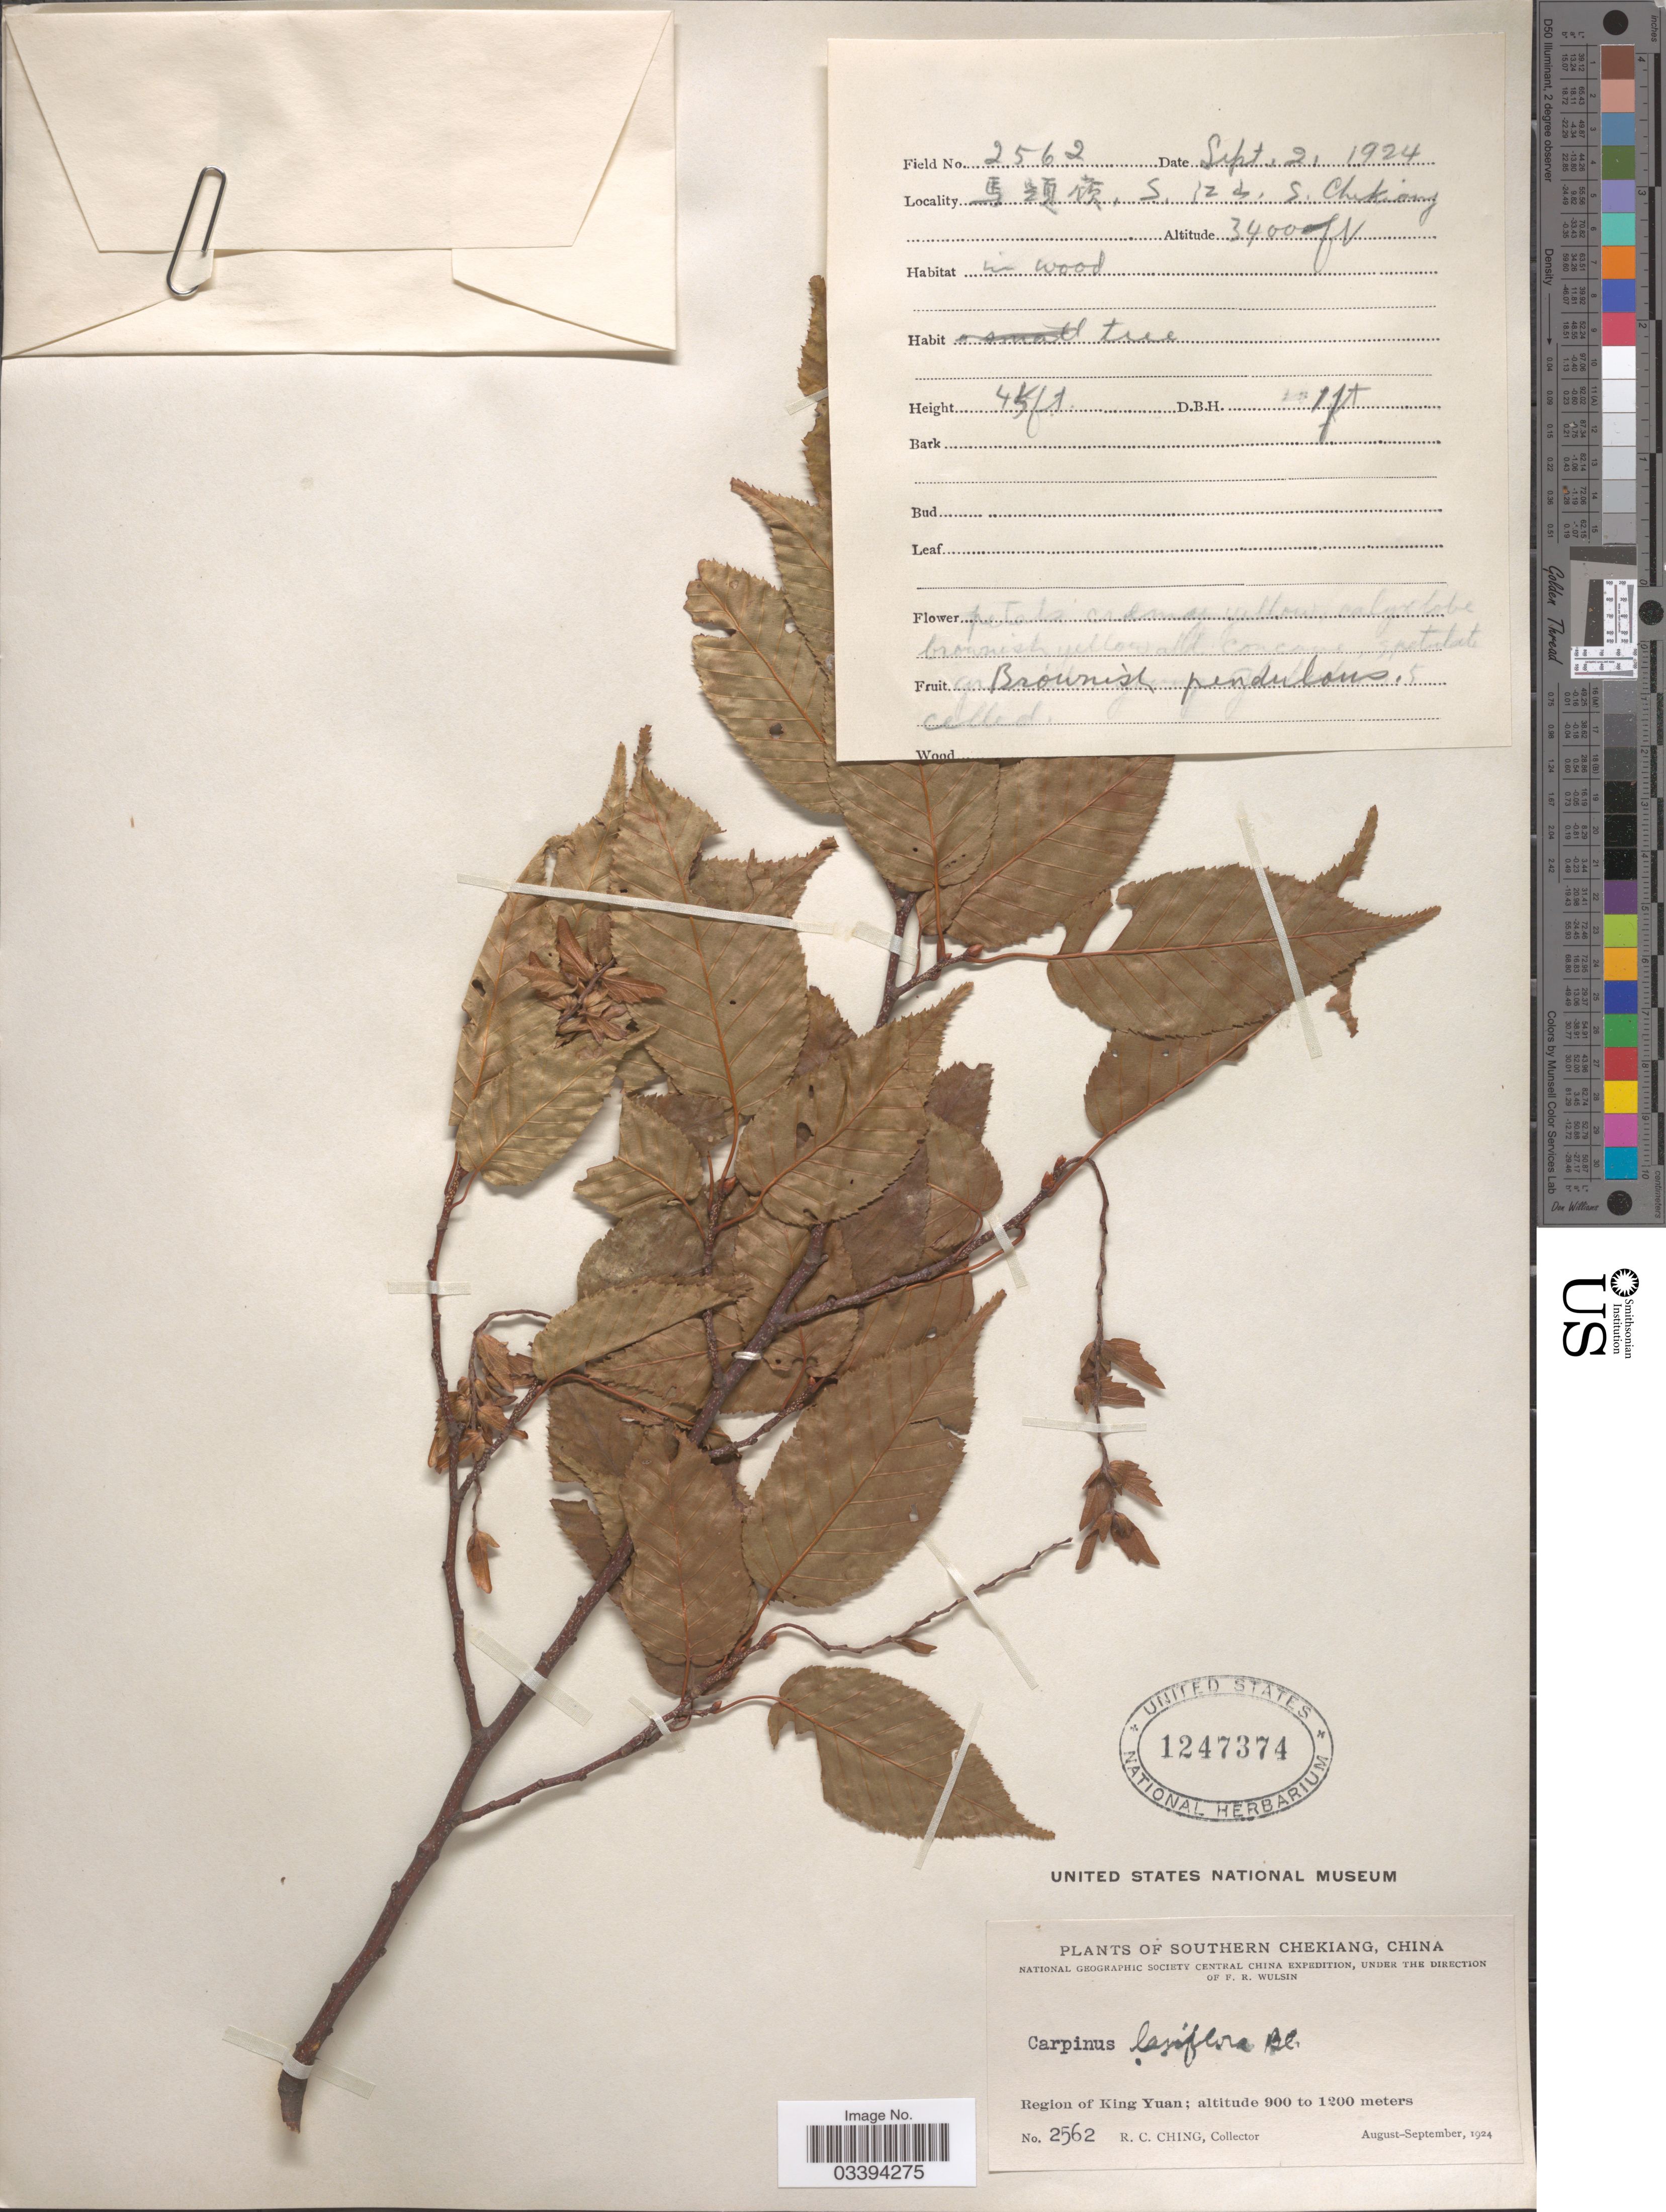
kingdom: Plantae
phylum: Tracheophyta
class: Magnoliopsida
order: Fagales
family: Betulaceae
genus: Carpinus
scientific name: Carpinus laxiflora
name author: (Siebold & Zucc.) Blume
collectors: R. C. Ching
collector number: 2562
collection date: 1924-09-02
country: China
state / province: Zhejiang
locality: Southern Chongqing. Region of King Yuan.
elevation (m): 1036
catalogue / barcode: US 1247374